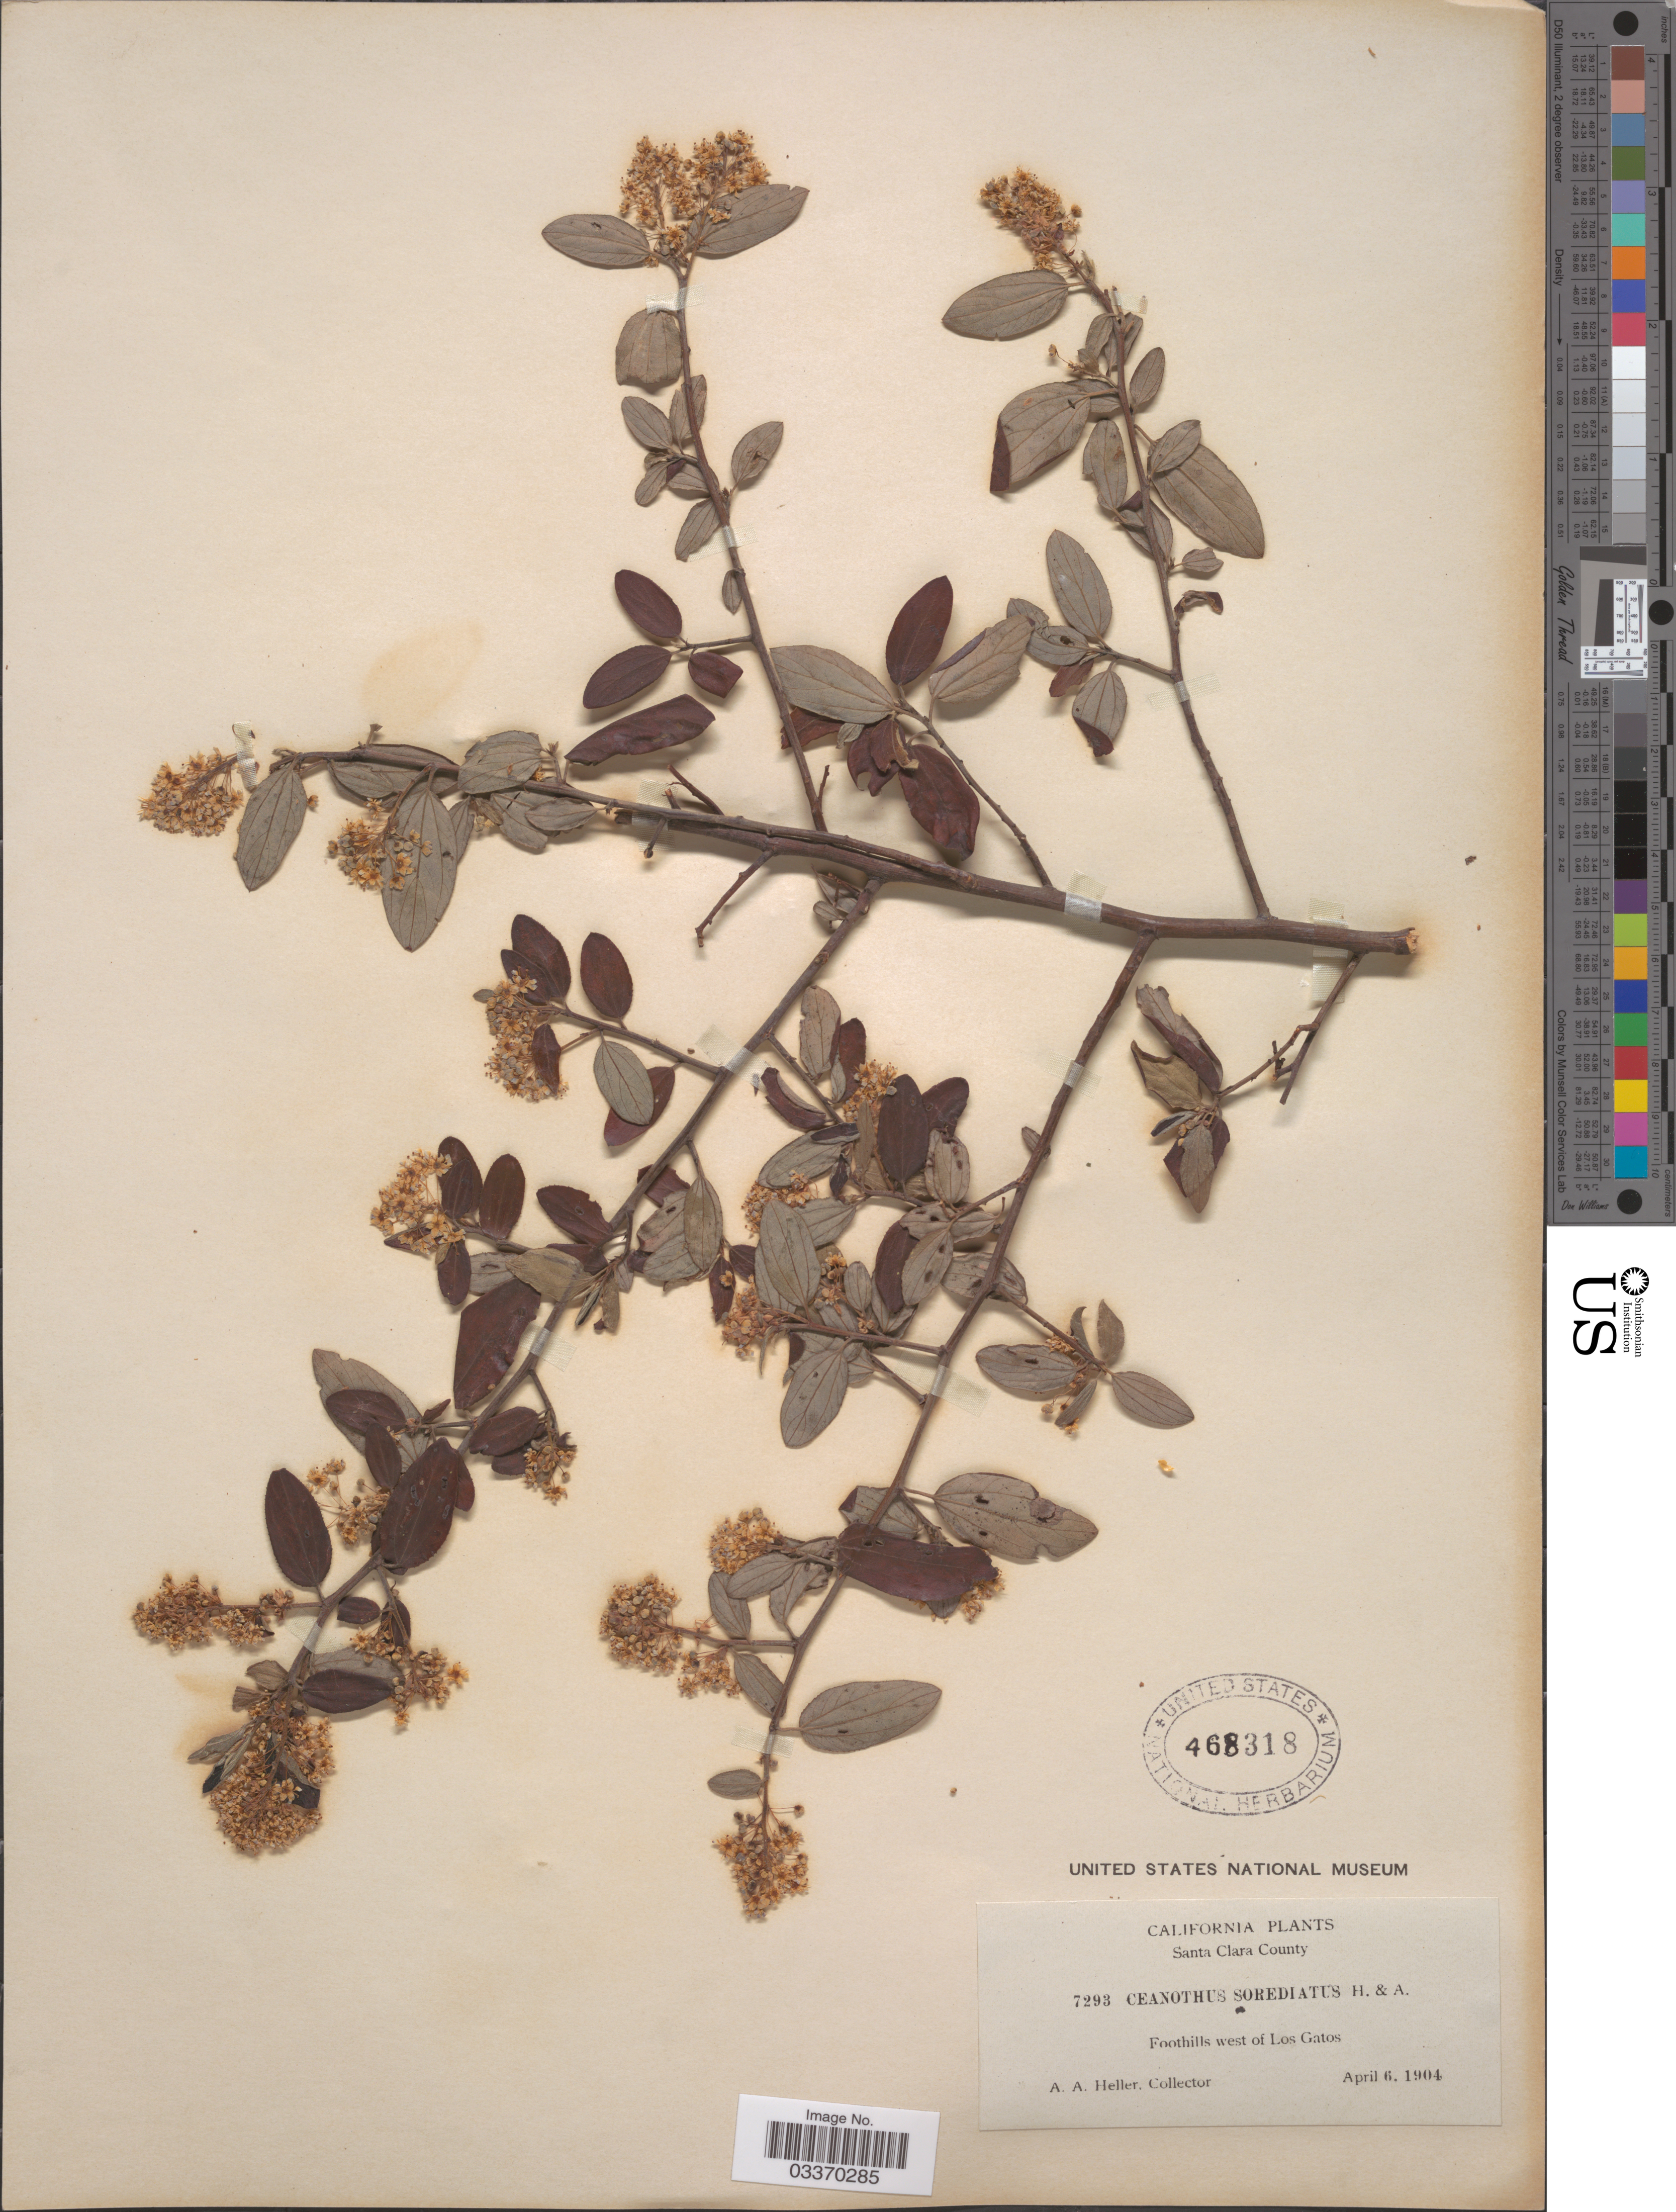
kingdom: Plantae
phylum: Tracheophyta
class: Magnoliopsida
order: Rosales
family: Rhamnaceae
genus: Ceanothus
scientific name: Ceanothus sorediatus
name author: Hook. & Arn.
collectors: A. A. Heller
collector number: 7293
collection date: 1904-04-06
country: United States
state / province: California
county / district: Santa Clara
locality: Santa Clara County, Foothills west of Los Gatos.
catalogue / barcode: US 468318